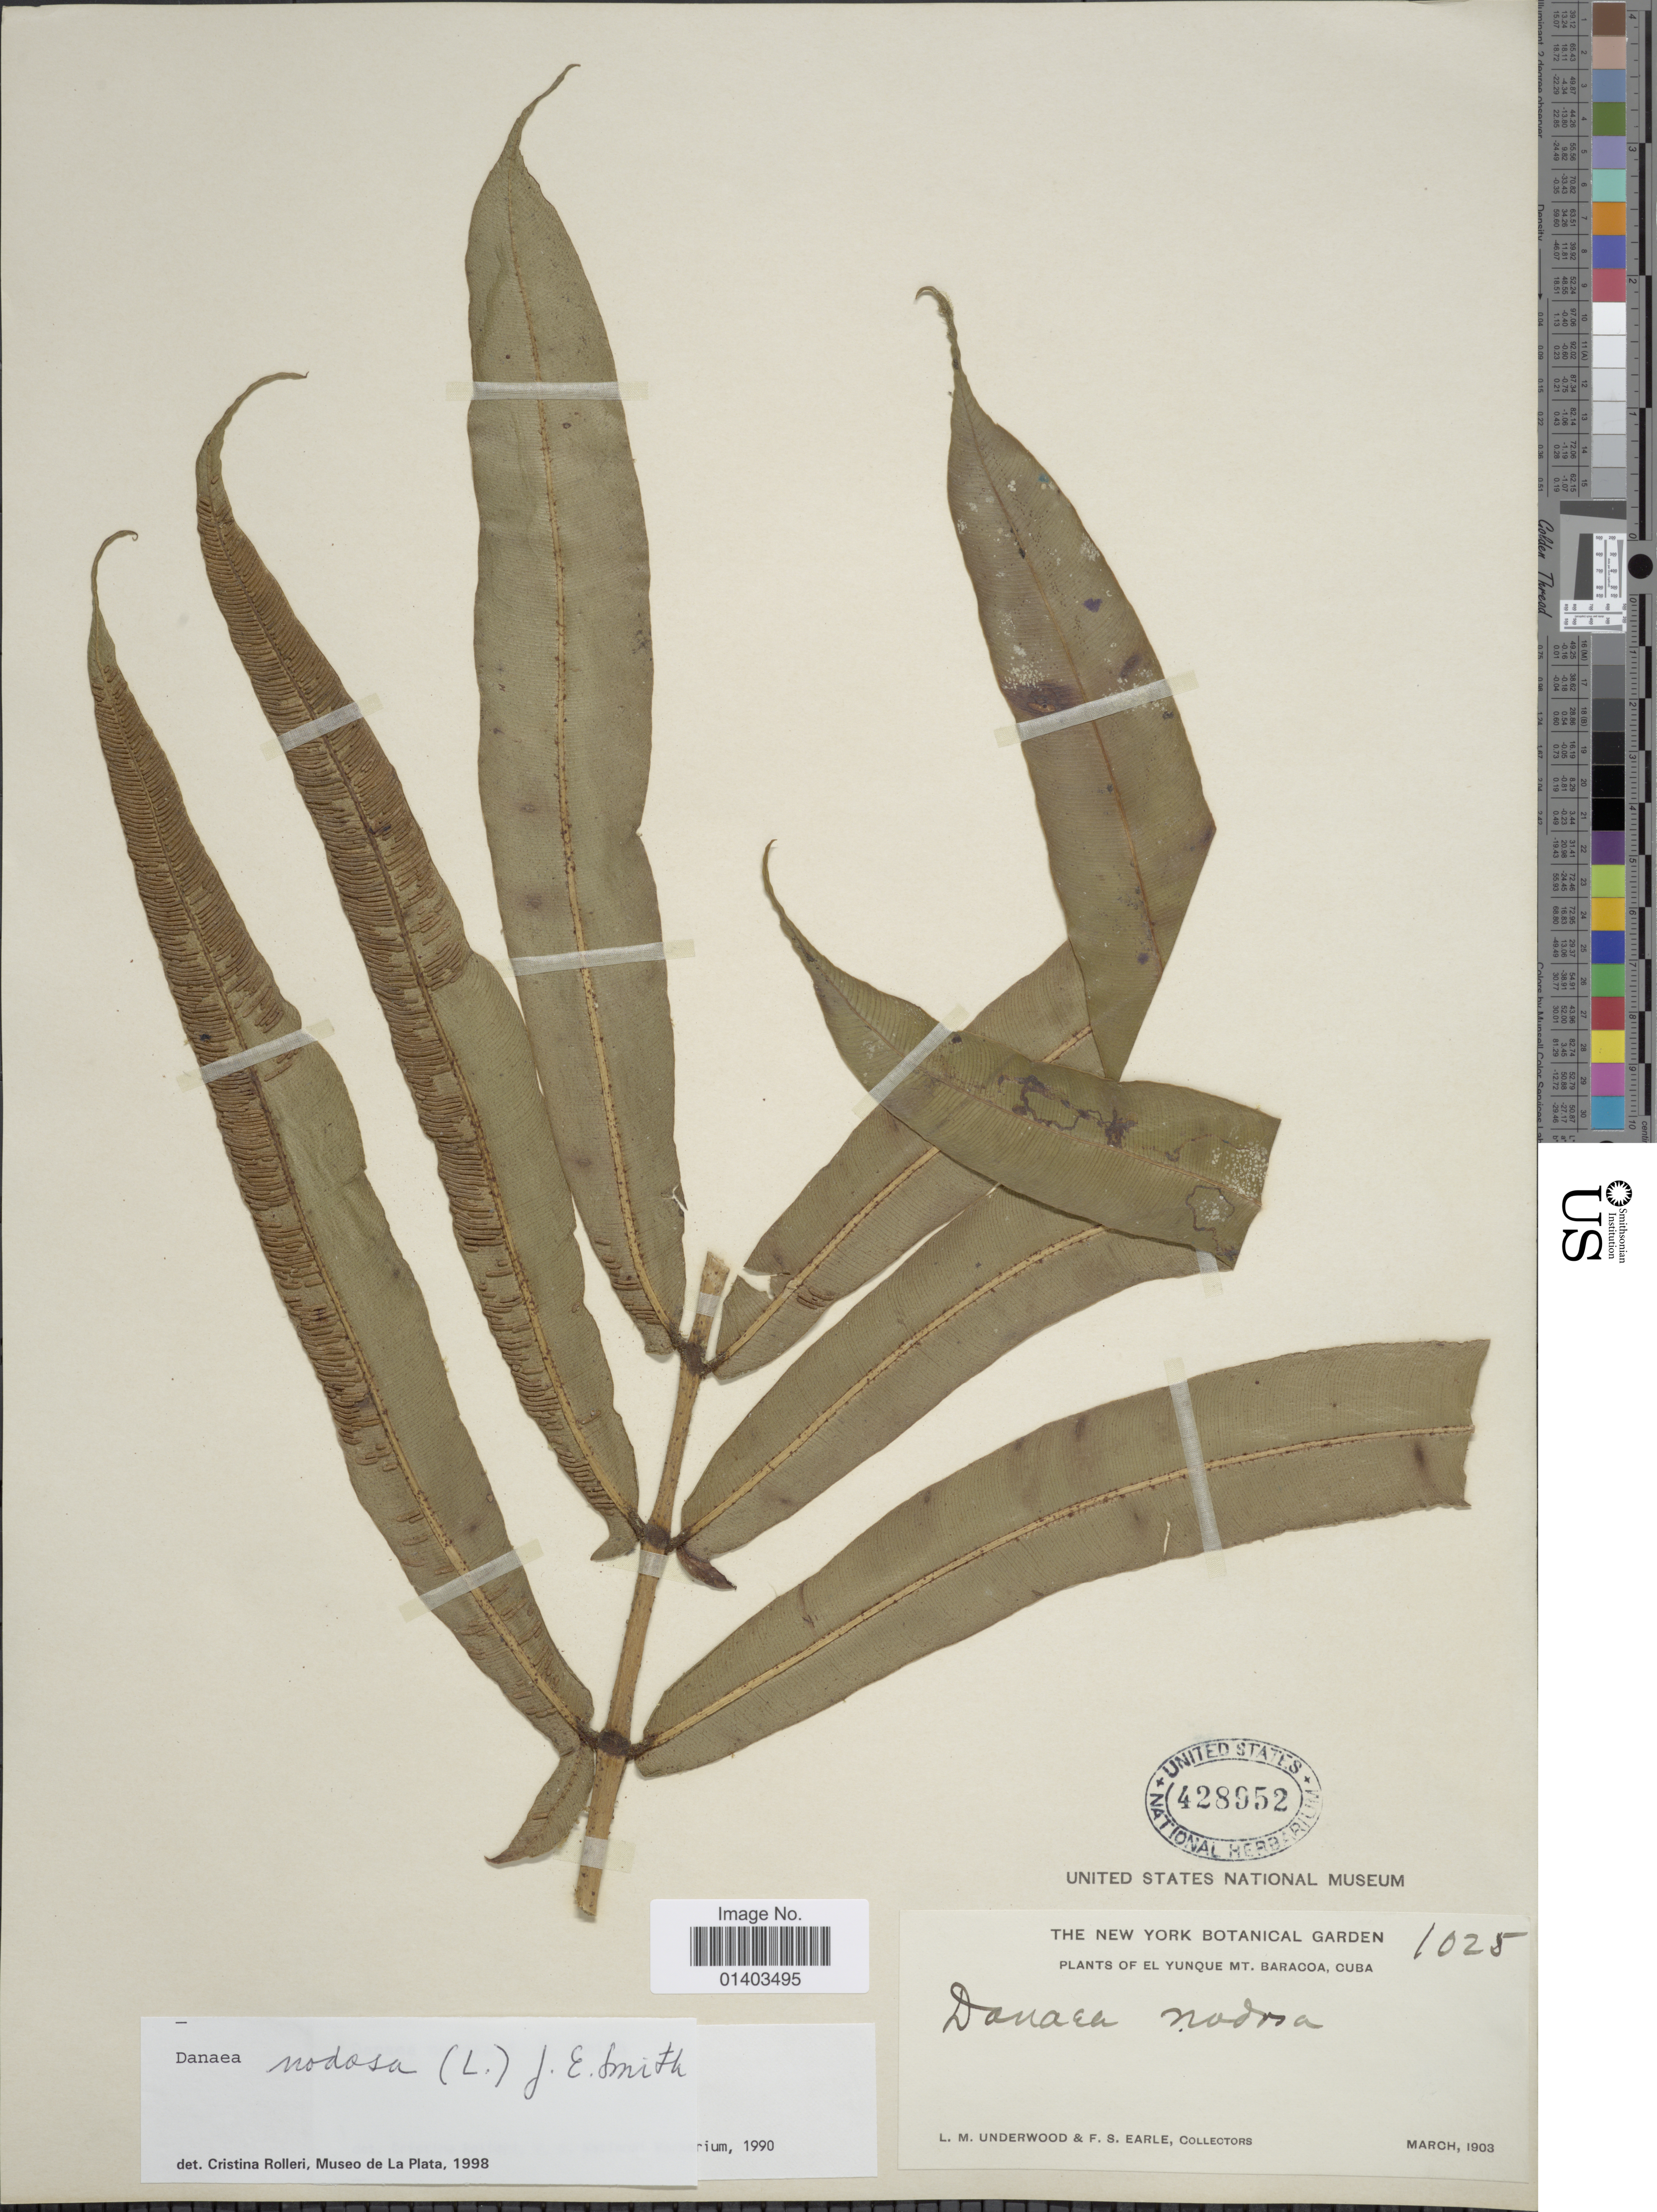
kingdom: Plantae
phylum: Tracheophyta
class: Polypodiopsida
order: Marattiales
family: Marattiaceae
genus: Danaea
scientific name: Danaea nodosa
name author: (L.) Sm.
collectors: L. M. Underwood & F. S. Earle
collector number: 1025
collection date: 1903-03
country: Cuba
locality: El Yunque Mt. Baracoa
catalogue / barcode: US 428952